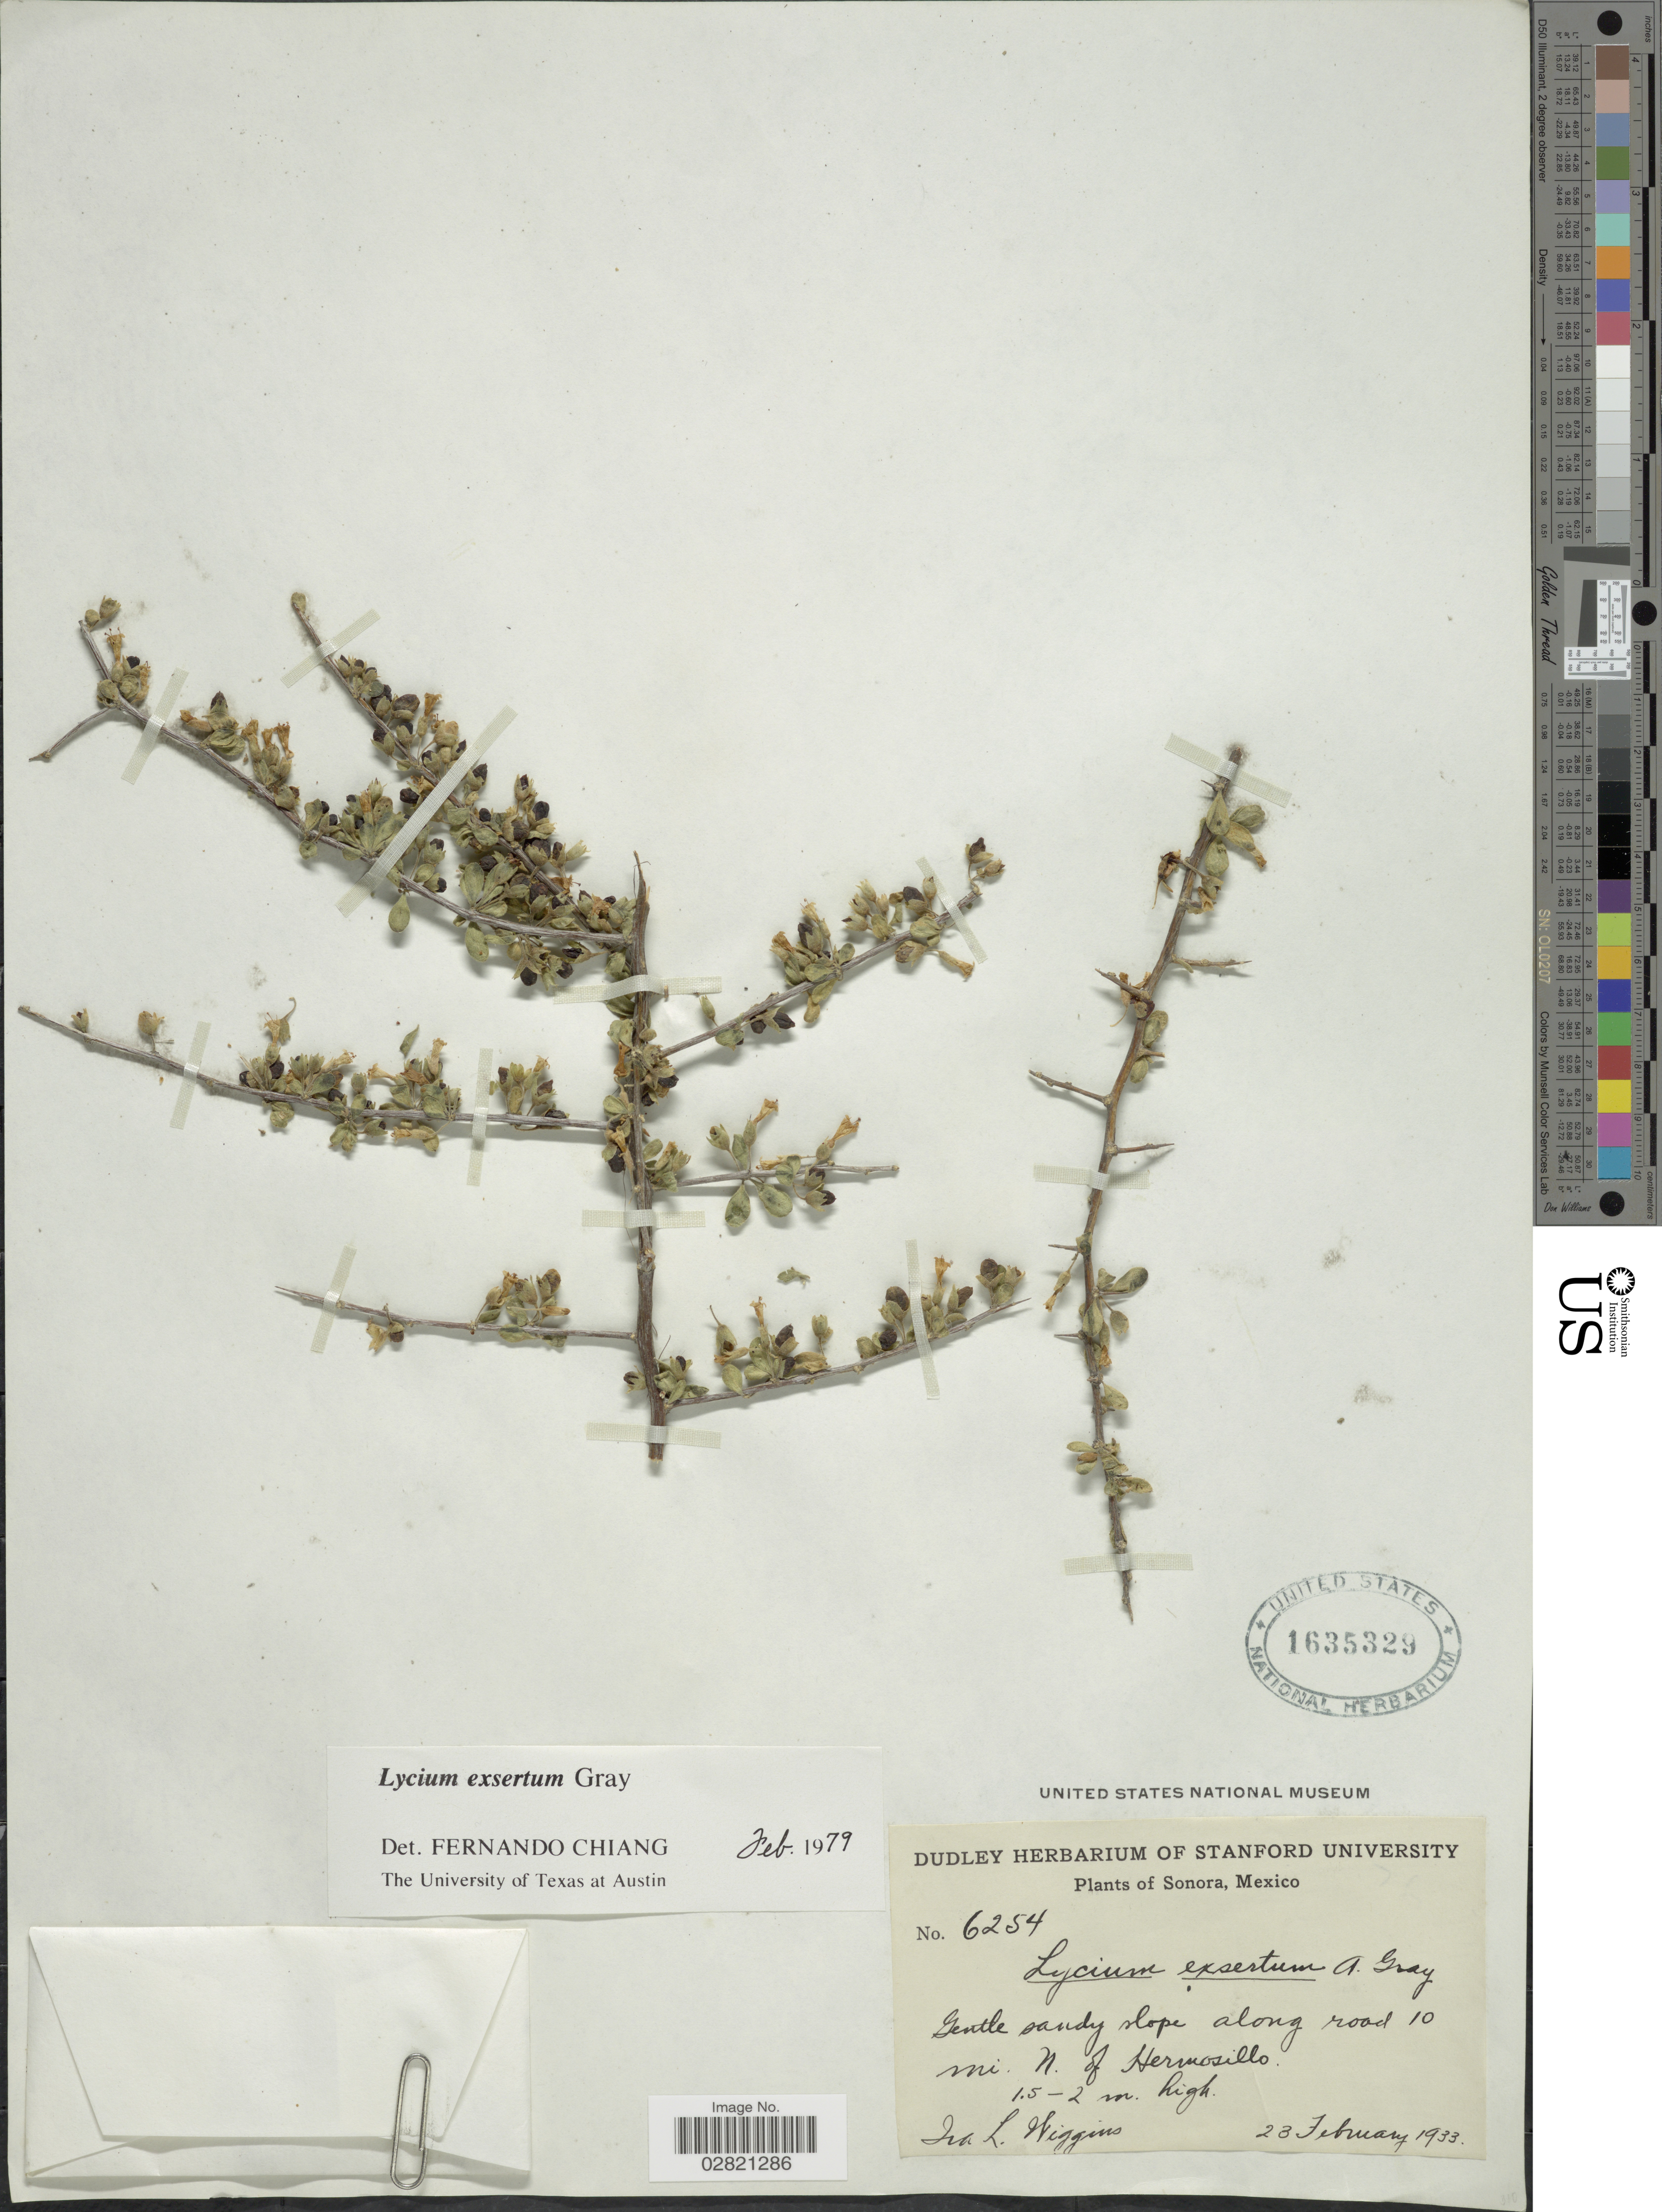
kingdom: Plantae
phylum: Tracheophyta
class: Magnoliopsida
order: Solanales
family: Solanaceae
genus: Lycium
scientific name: Lycium exsertum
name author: A. Gray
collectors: I. L. Wiggins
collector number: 6254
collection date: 1933-02-23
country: Mexico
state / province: Sonora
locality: Gentle sandy slope along road 10 mi. N. of Hermosillo.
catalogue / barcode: US 1635329